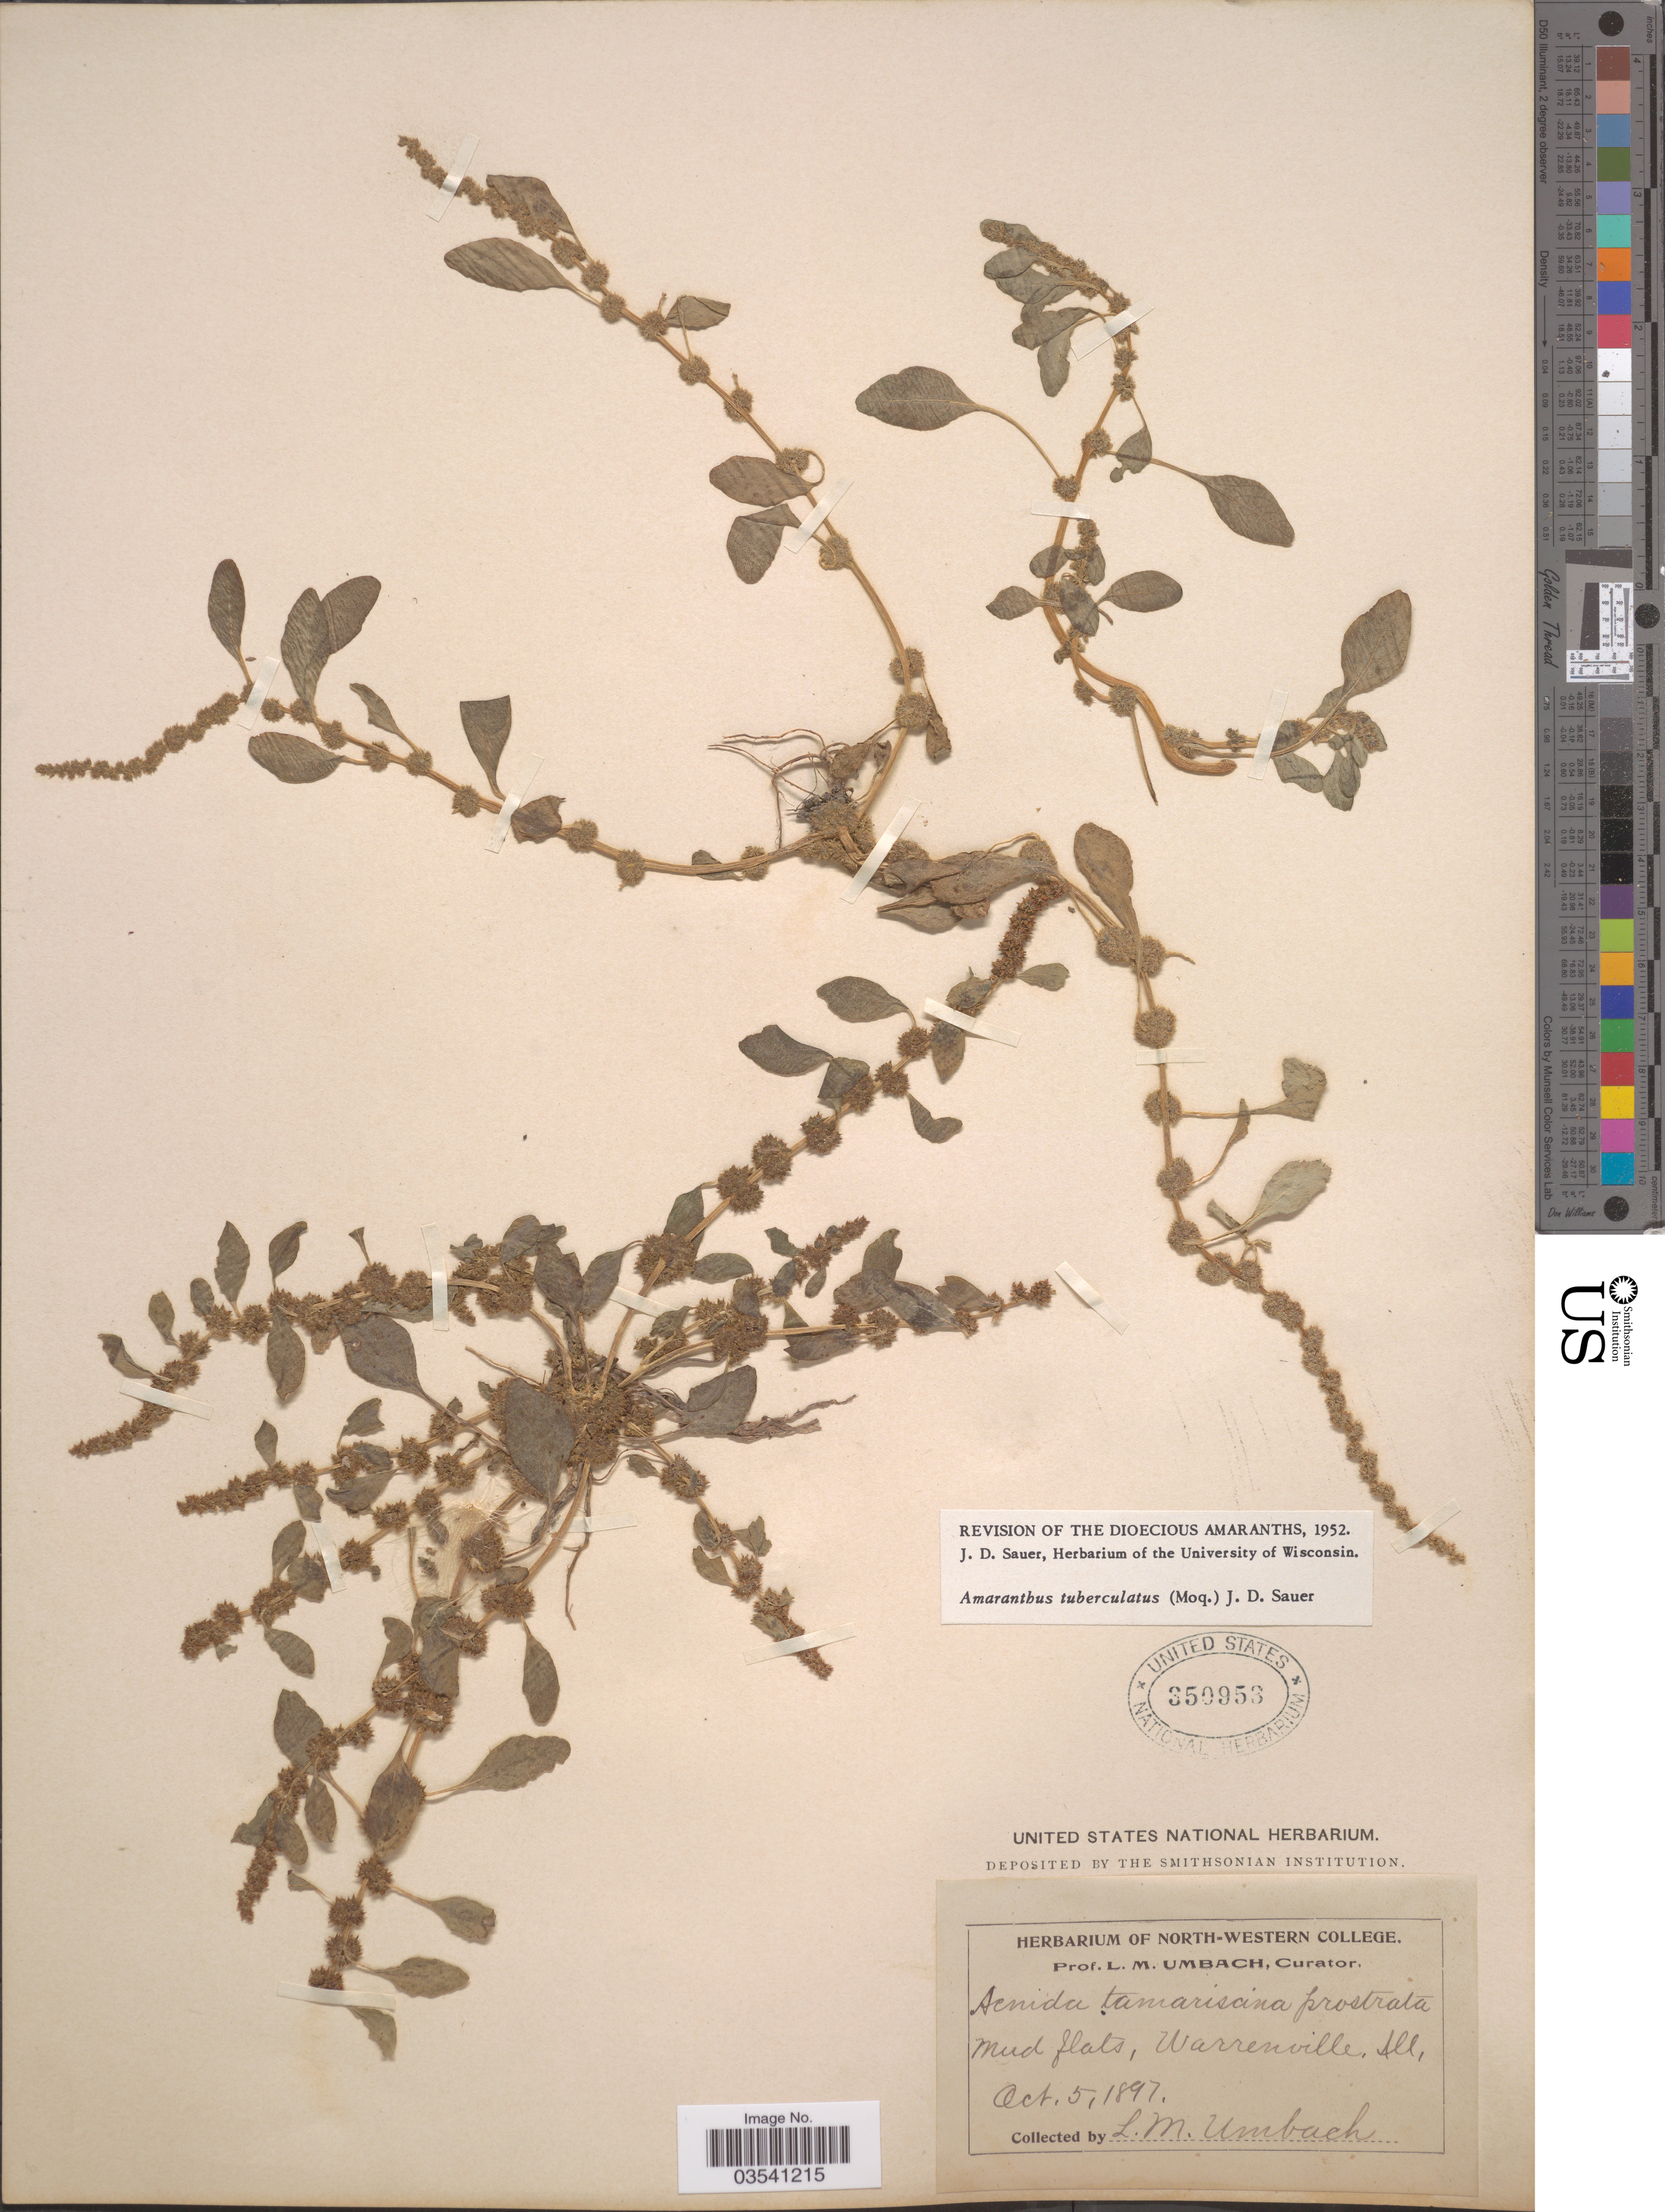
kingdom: Plantae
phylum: Tracheophyta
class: Magnoliopsida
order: Caryophyllales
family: Amaranthaceae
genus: Amaranthus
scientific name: Amaranthus tuberculatus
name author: (Moq.) J.D. Sauer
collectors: L. M. Umbach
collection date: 1897-10-05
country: United States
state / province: Illinois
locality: Mud flats, Warrenville.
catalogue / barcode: US 350953